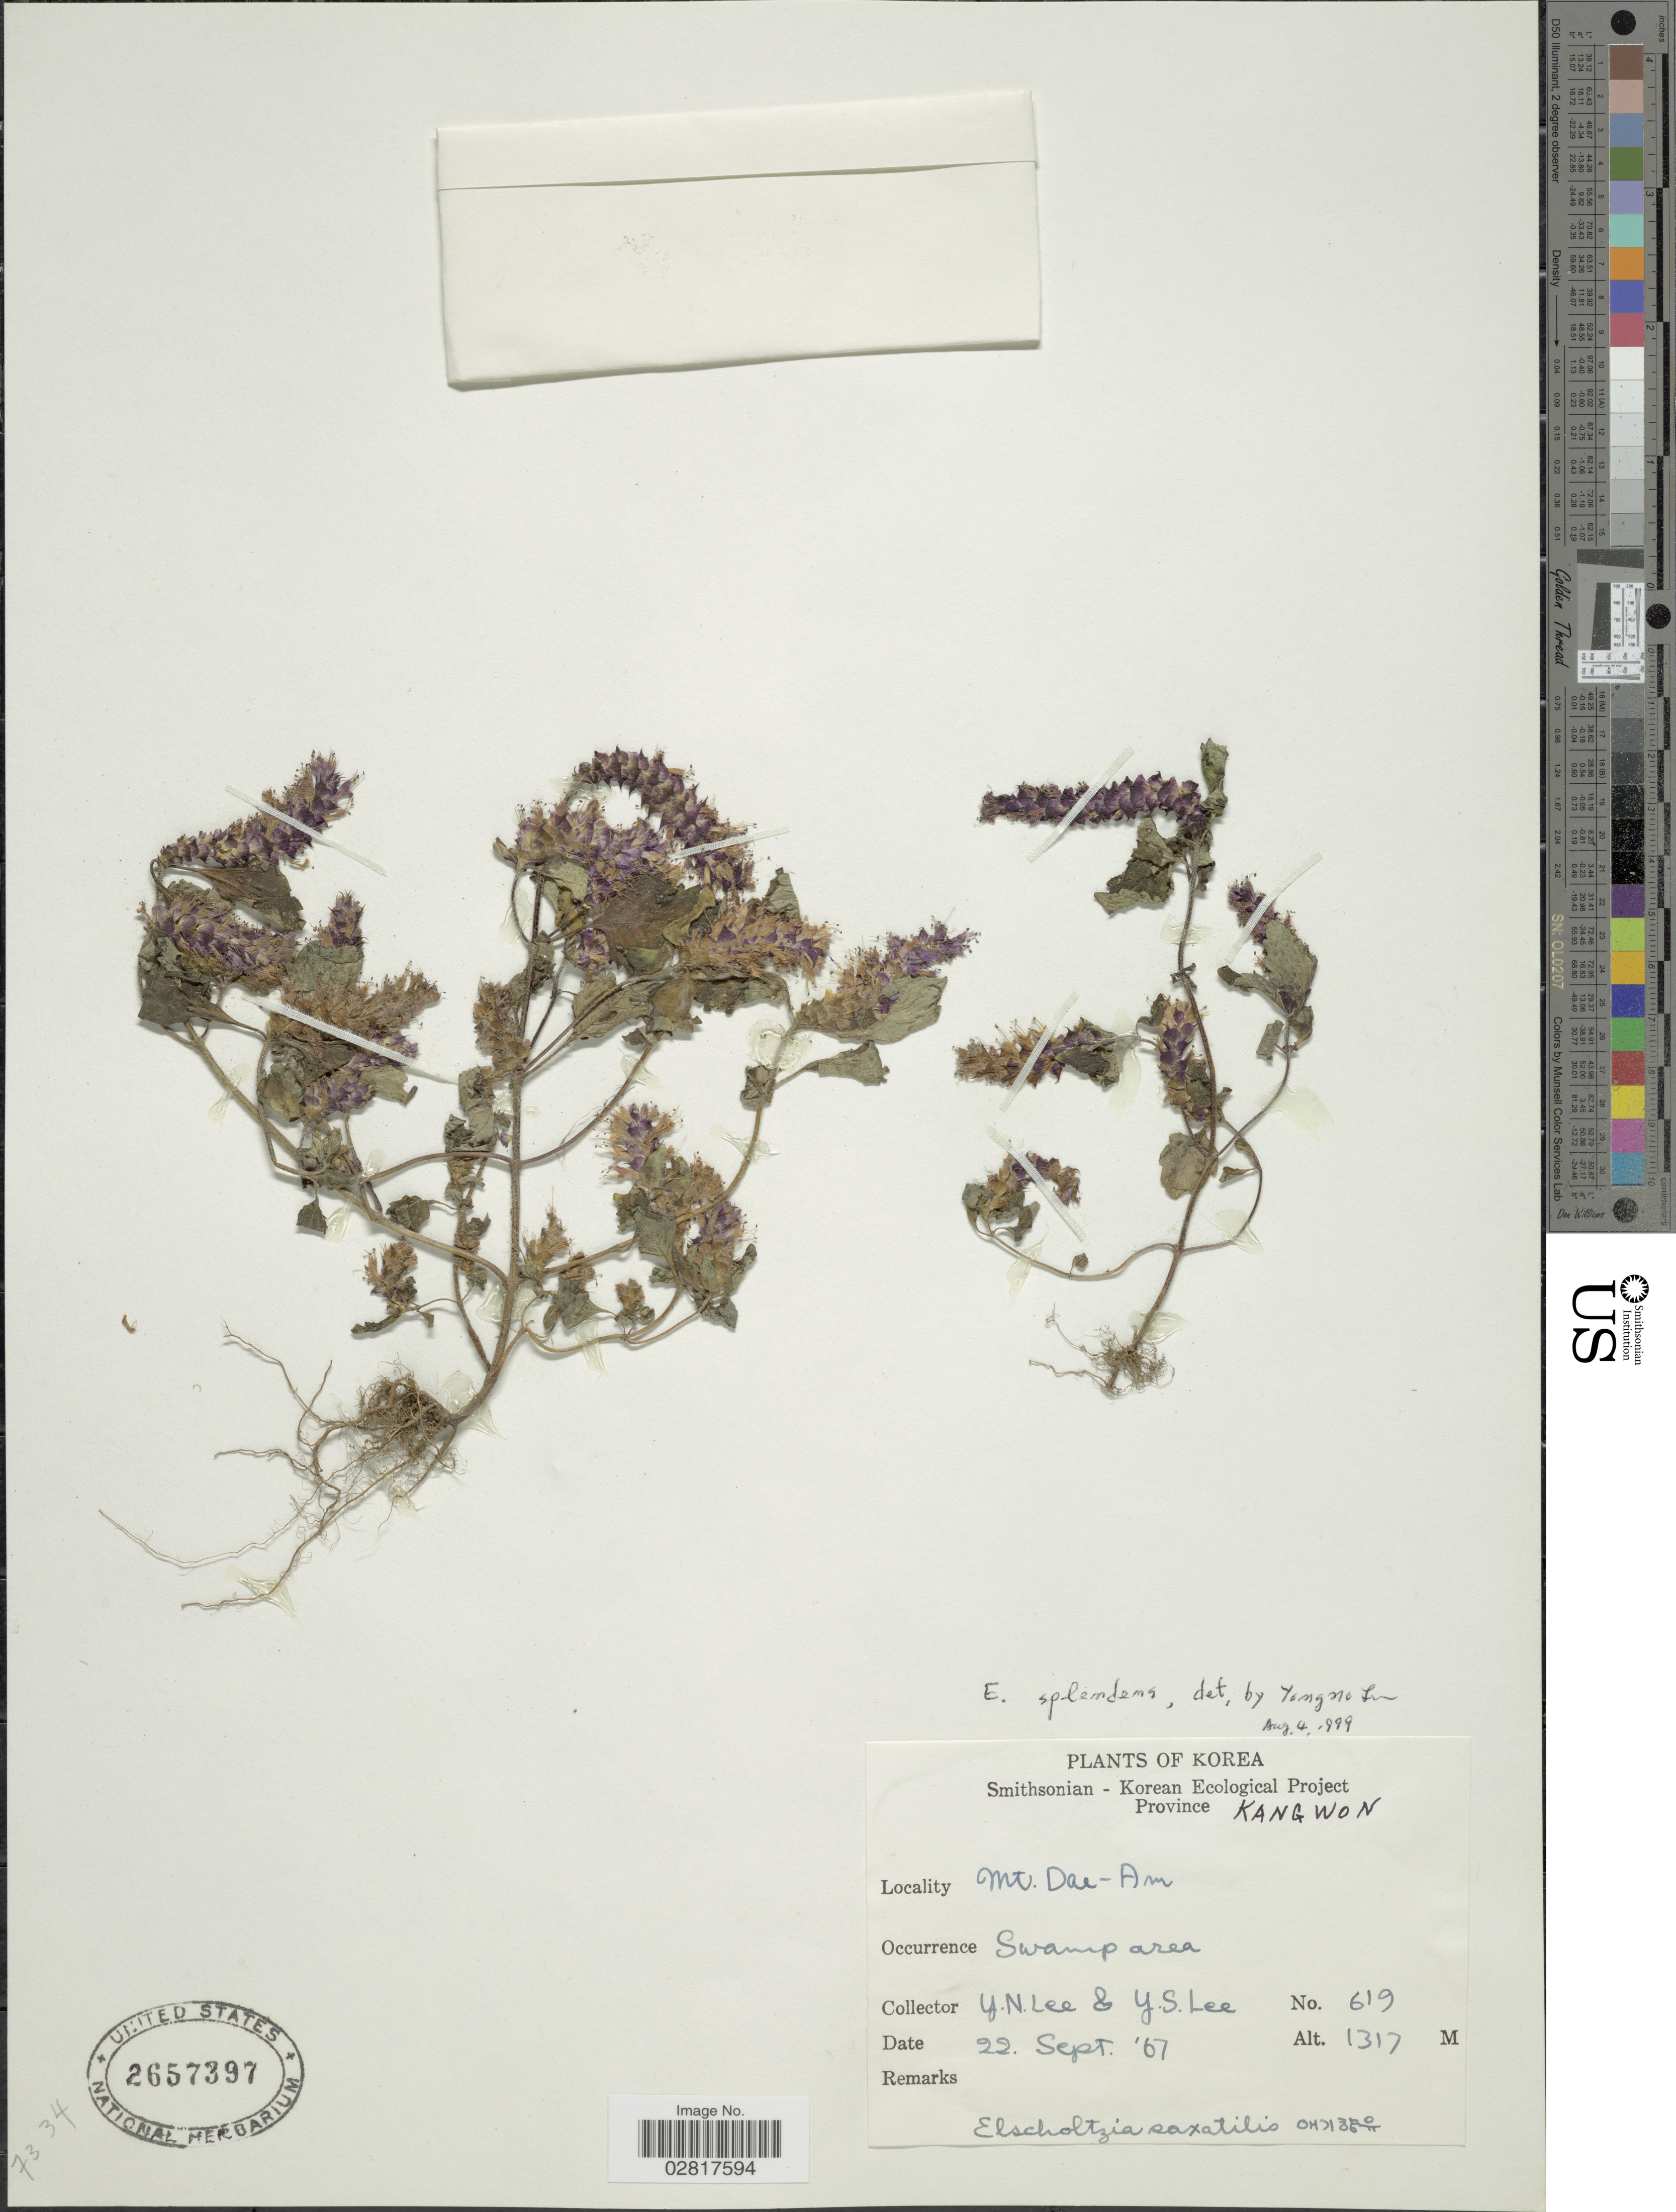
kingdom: Plantae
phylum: Tracheophyta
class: Magnoliopsida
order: Lamiales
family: Lamiaceae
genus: Elsholtzia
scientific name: Elsholtzia splendens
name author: Nakai ex F. Maek.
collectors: Y. N. Lee & Y. S. Lee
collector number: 619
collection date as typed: Transcribed d/m/y: 22/9/67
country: North Korea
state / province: Kangwon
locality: Province Kangwon, Mt. Dae-Am.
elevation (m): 1317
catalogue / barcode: US 2657397